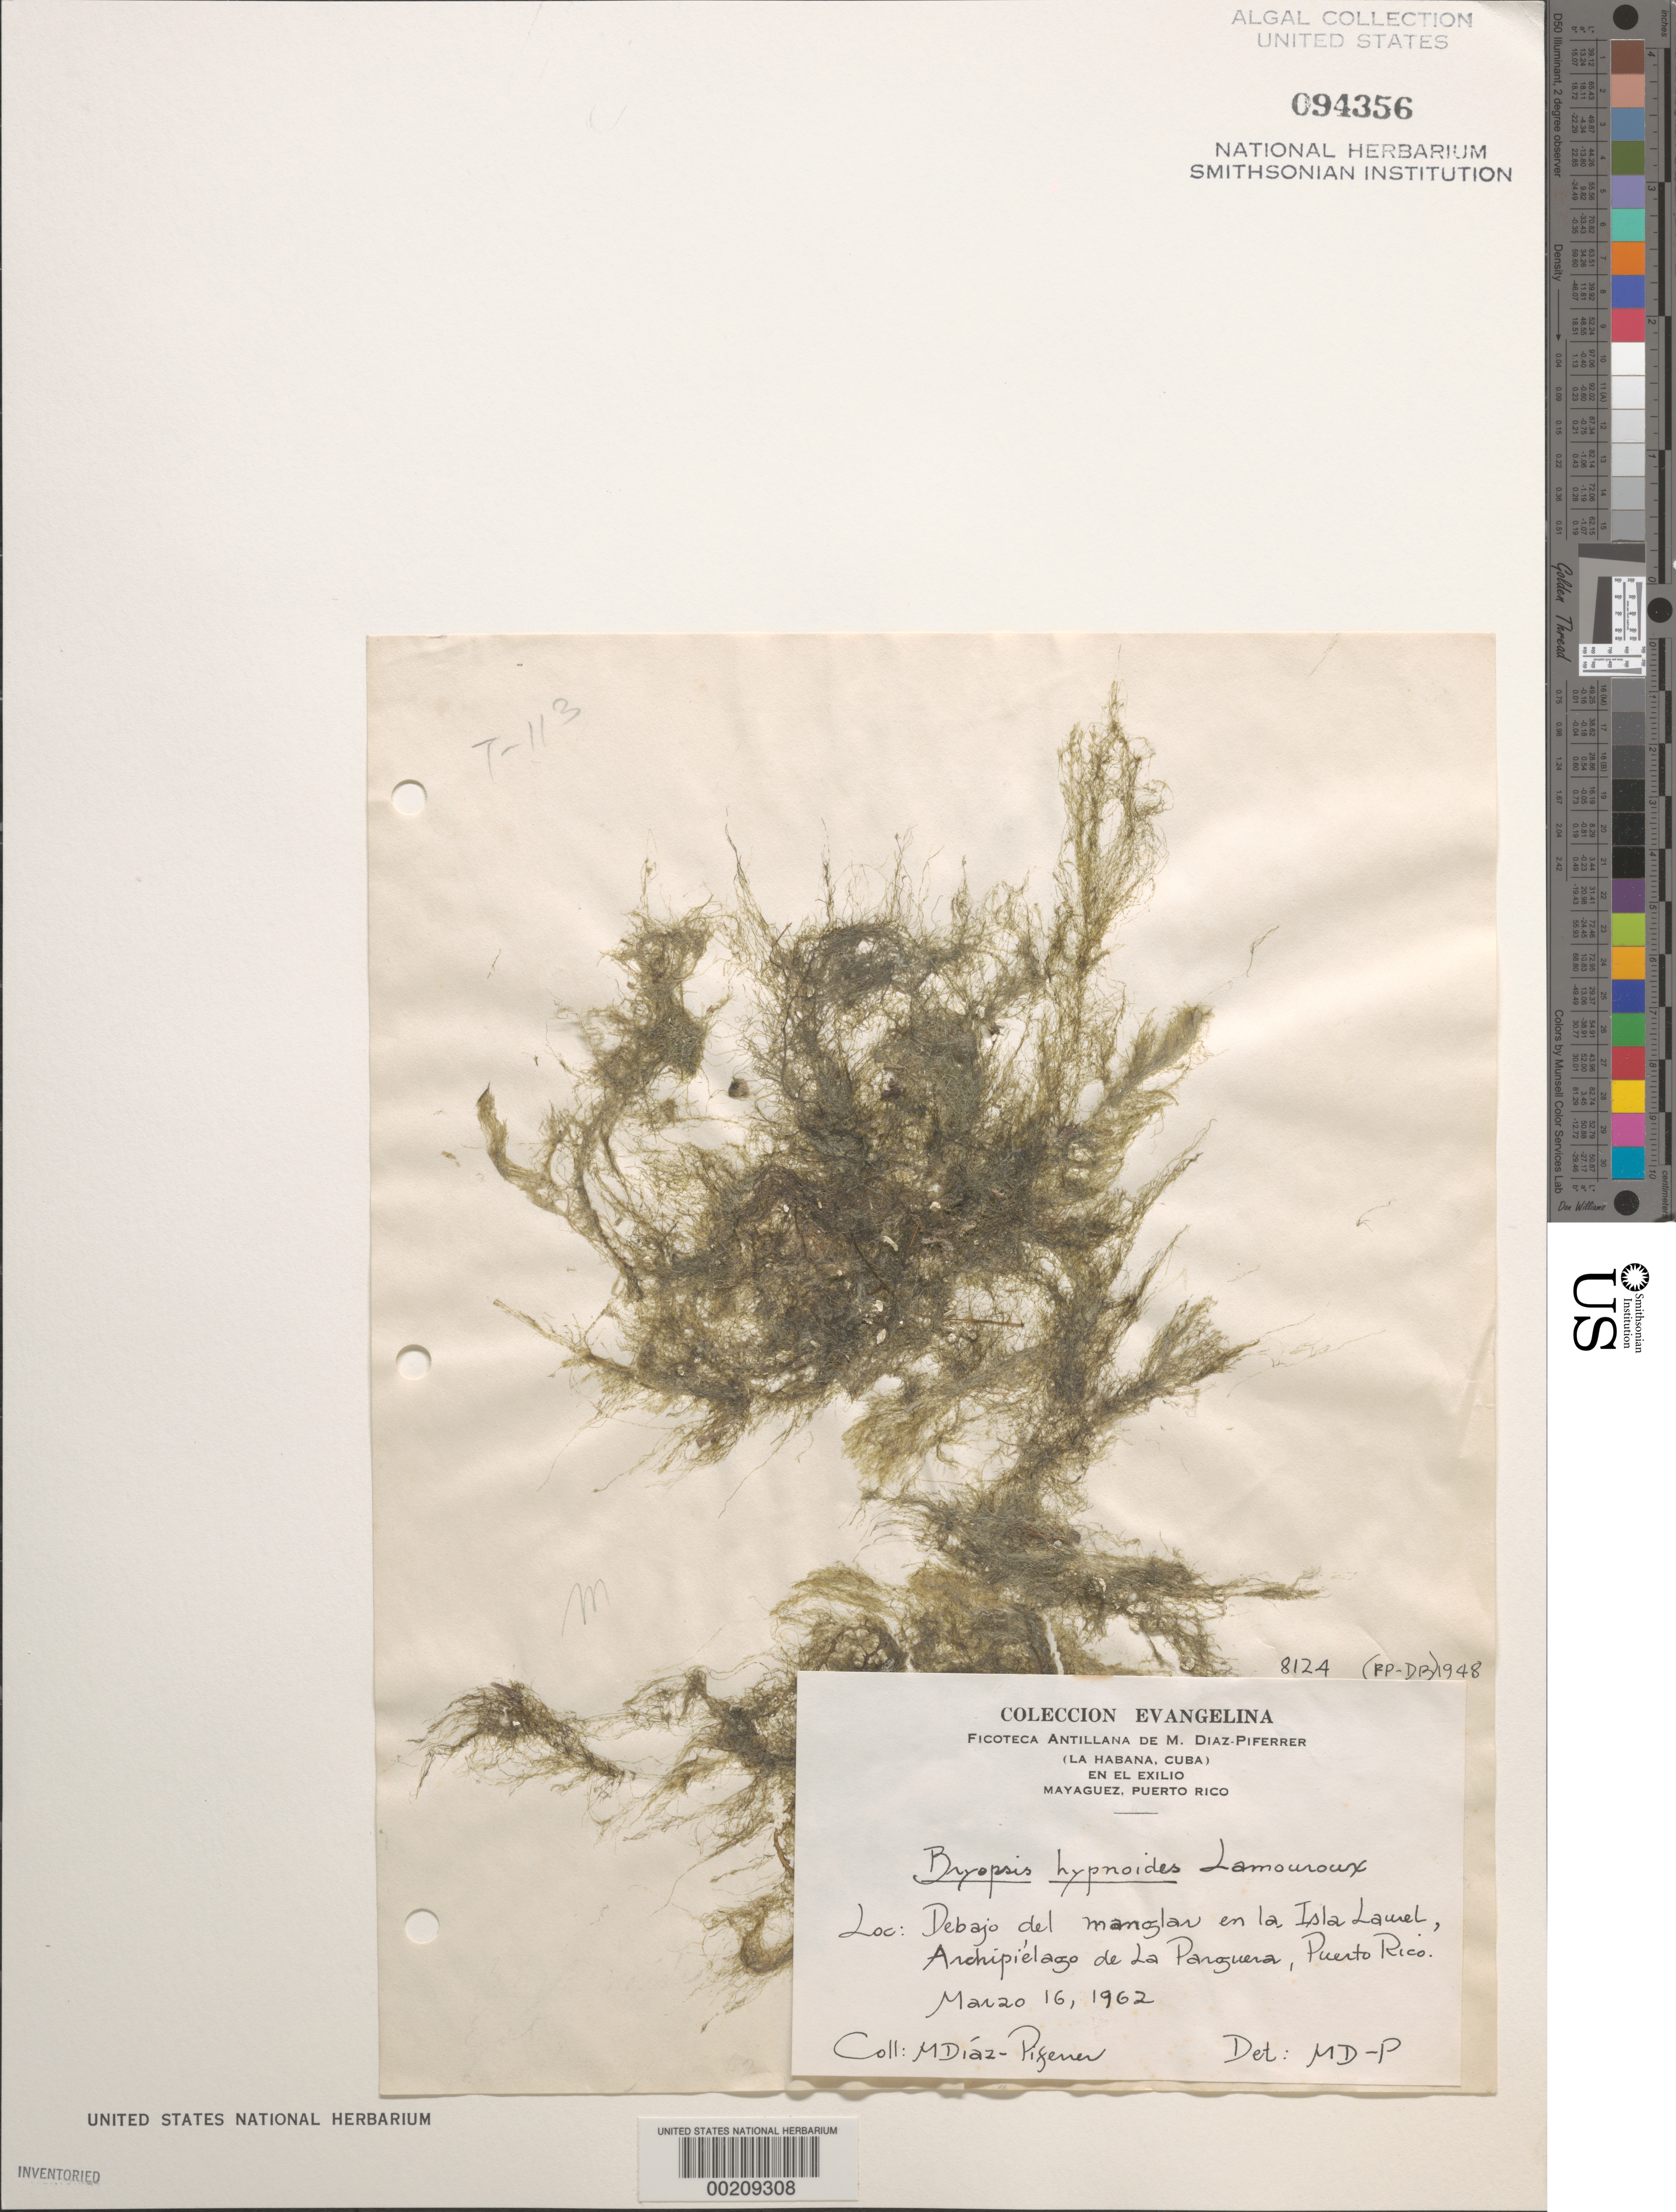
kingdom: Plantae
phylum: Chlorophyta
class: Ulvophyceae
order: Bryopsidales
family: Bryopsidaceae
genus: Bryopsis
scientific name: Bryopsis hypnoides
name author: J.V.Lamouroux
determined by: Diaz-Piferrer, M.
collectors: M. Diaz-Piferrer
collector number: (FP-DB) 1948 & 8124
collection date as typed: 16 Mar 1962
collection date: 1962-03-16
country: Puerto Rico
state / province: Lajas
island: Isla Laurel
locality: La Parguera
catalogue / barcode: US 94356